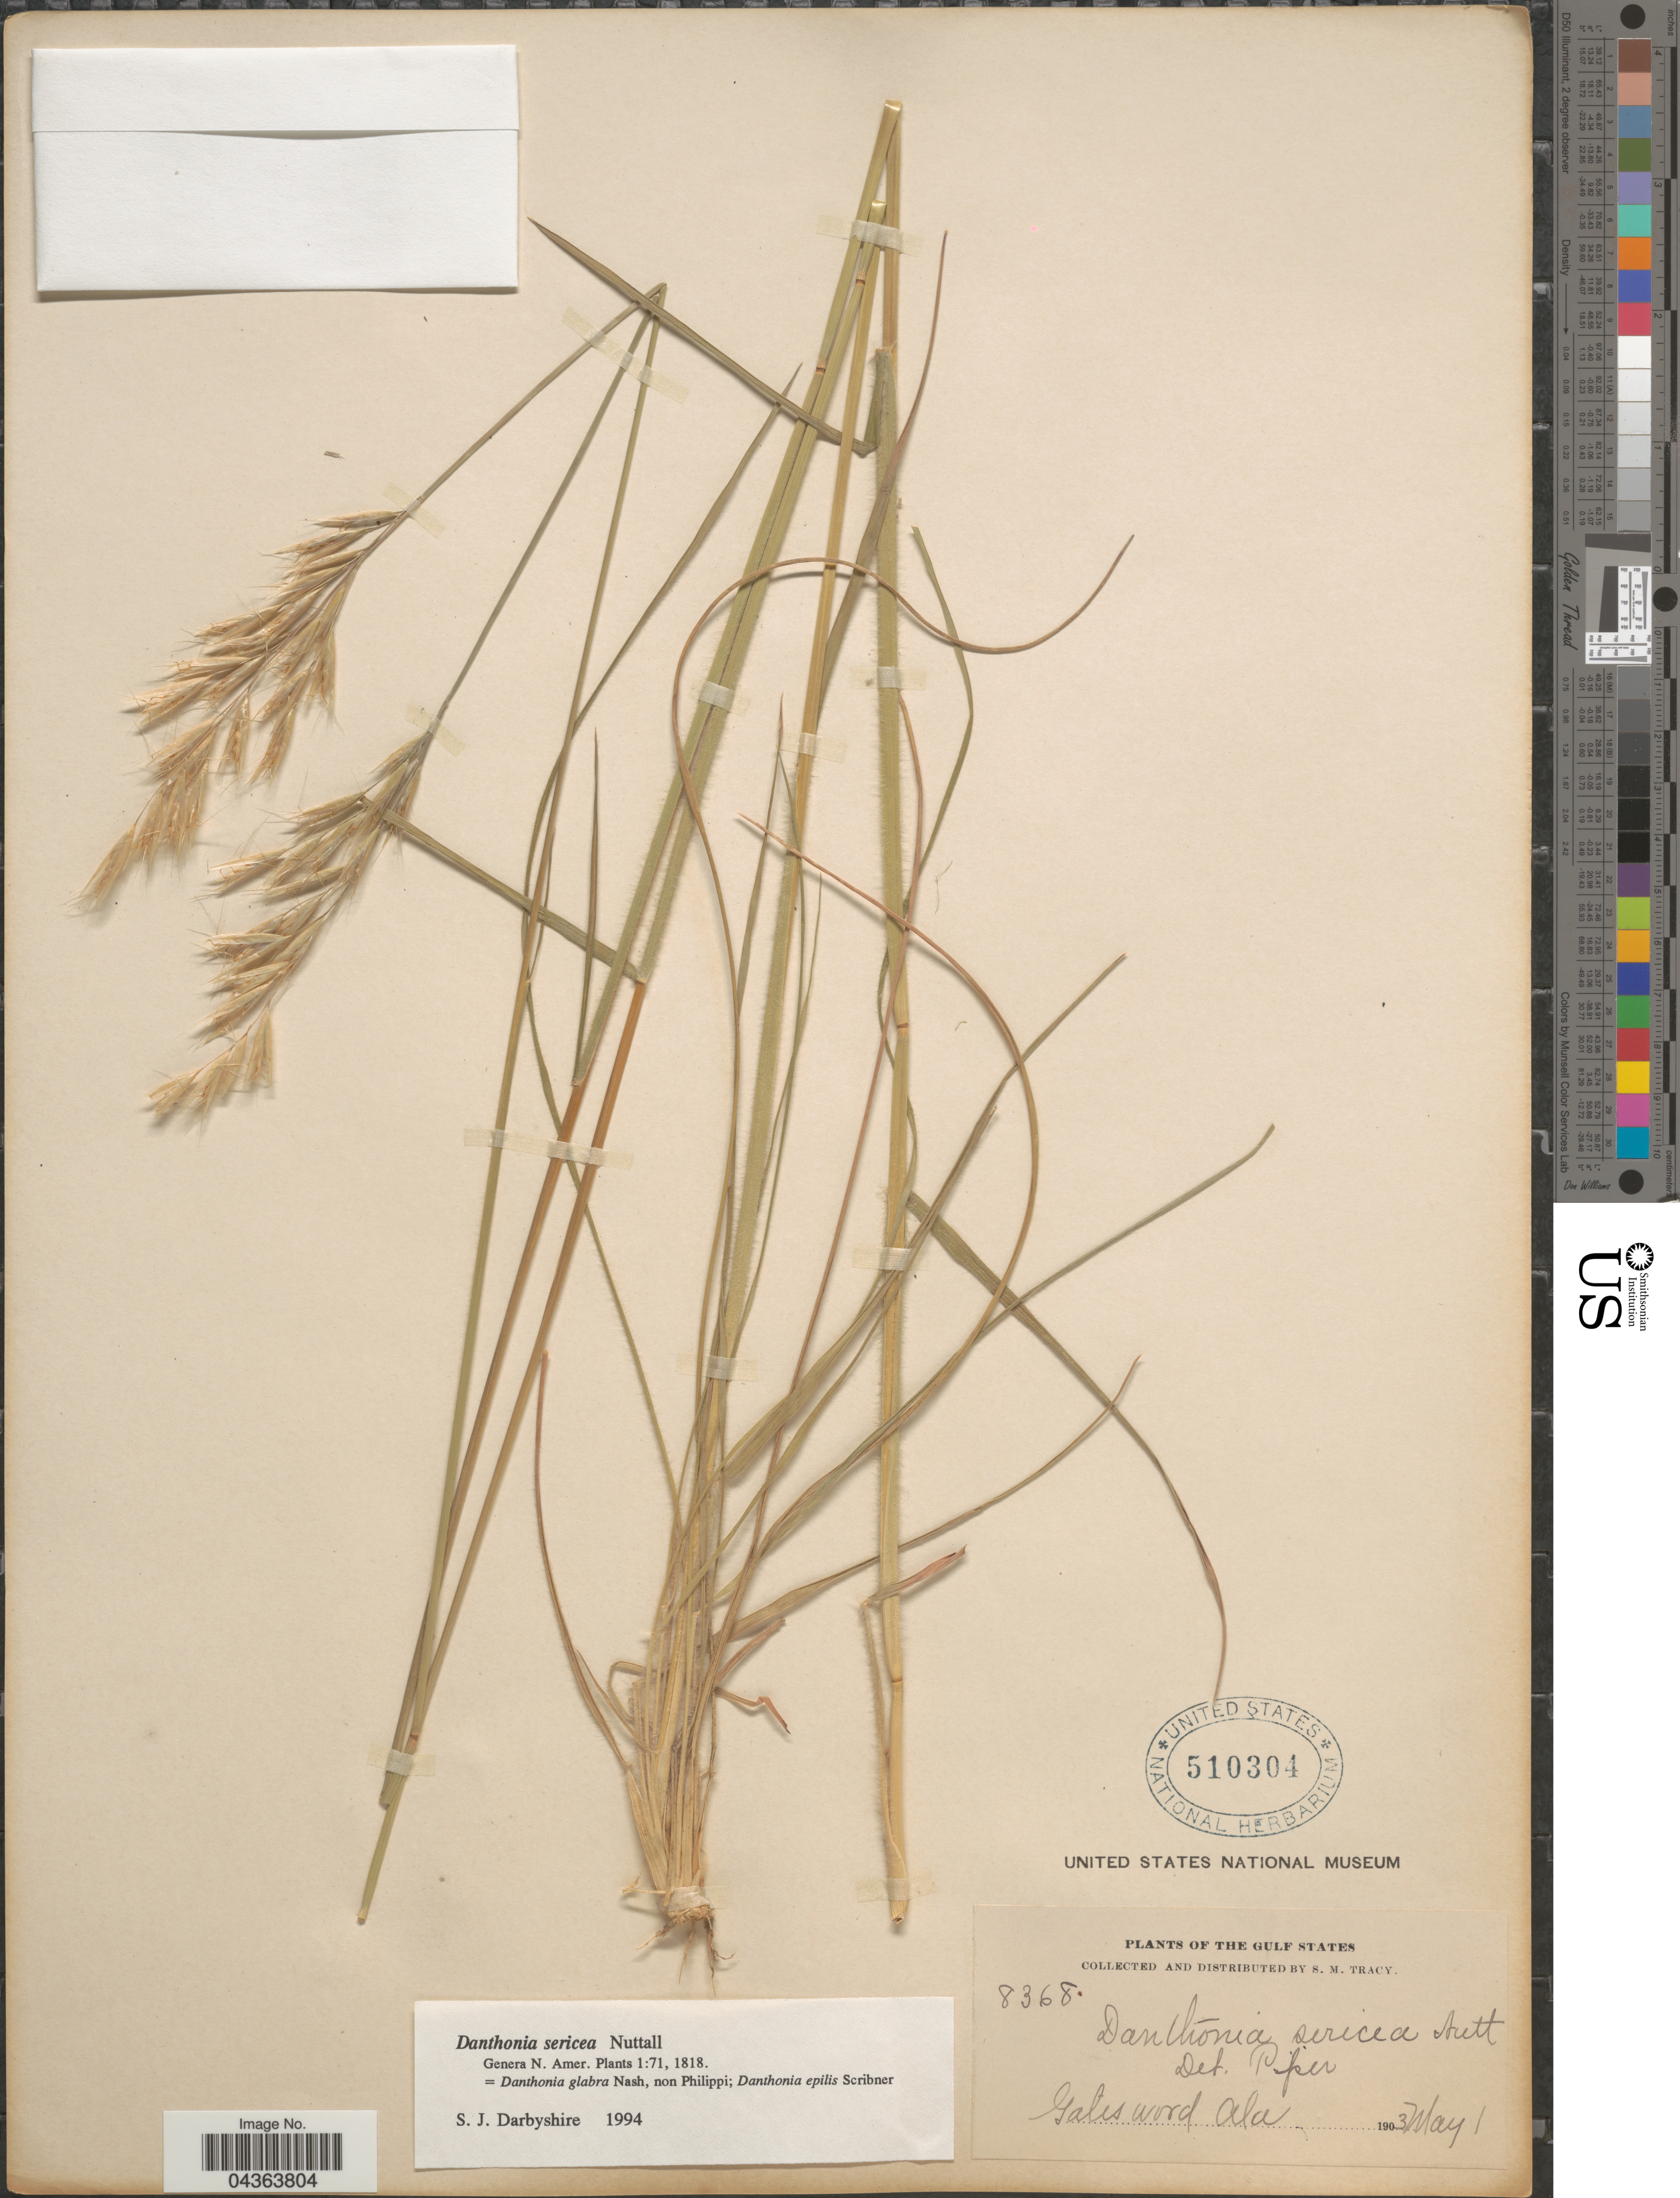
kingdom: Plantae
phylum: Tracheophyta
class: Liliopsida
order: Poales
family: Poaceae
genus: Danthonia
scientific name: Danthonia sericea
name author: Nutt.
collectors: S. M. Tracy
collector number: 8368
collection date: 1903-05-01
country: United States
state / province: Alabama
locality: The Gulf States. Gateswood.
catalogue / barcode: US 510304